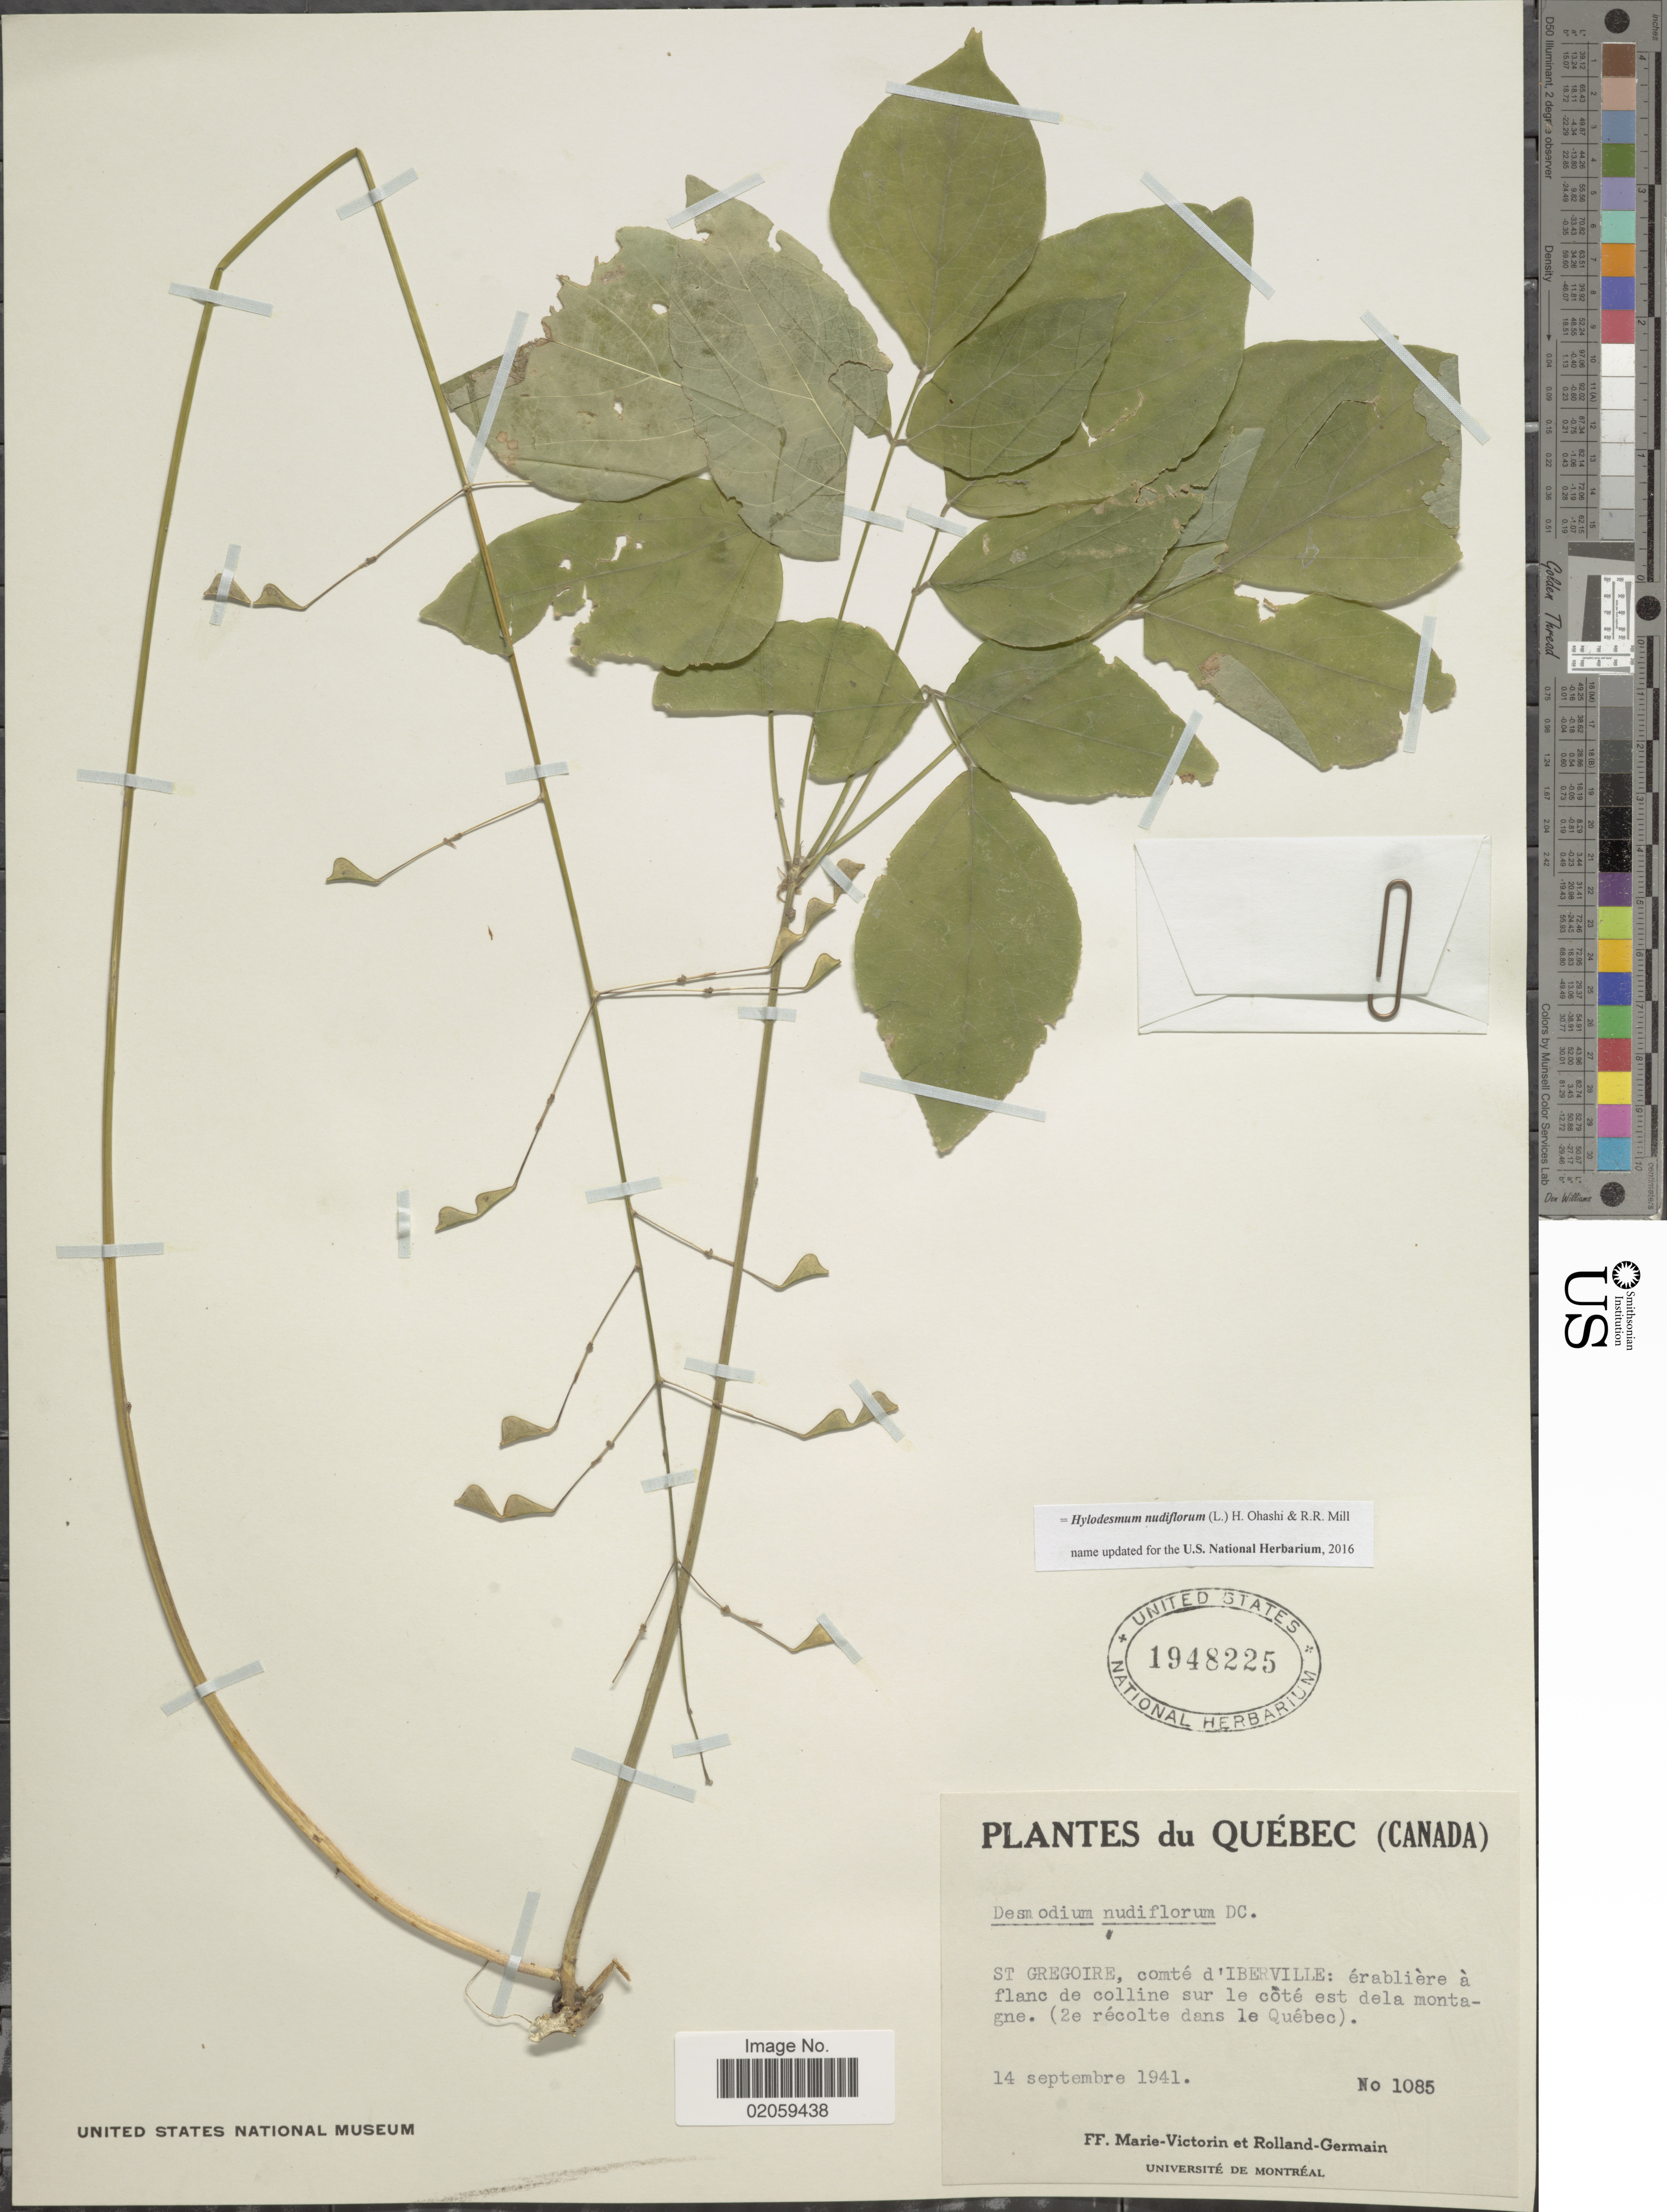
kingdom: Plantae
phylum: Tracheophyta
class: Magnoliopsida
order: Fabales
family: Fabaceae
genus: Hylodesmum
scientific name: Hylodesmum nudiflorum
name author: (L.) H. Ohashi & R.R. Mill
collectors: F. Marie-Victorin & Rolland-Germain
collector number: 1085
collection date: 1941-09-14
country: Canada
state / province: Quebec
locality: Sr. Gregoire, comte d'Iberville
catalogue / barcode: US 1948225